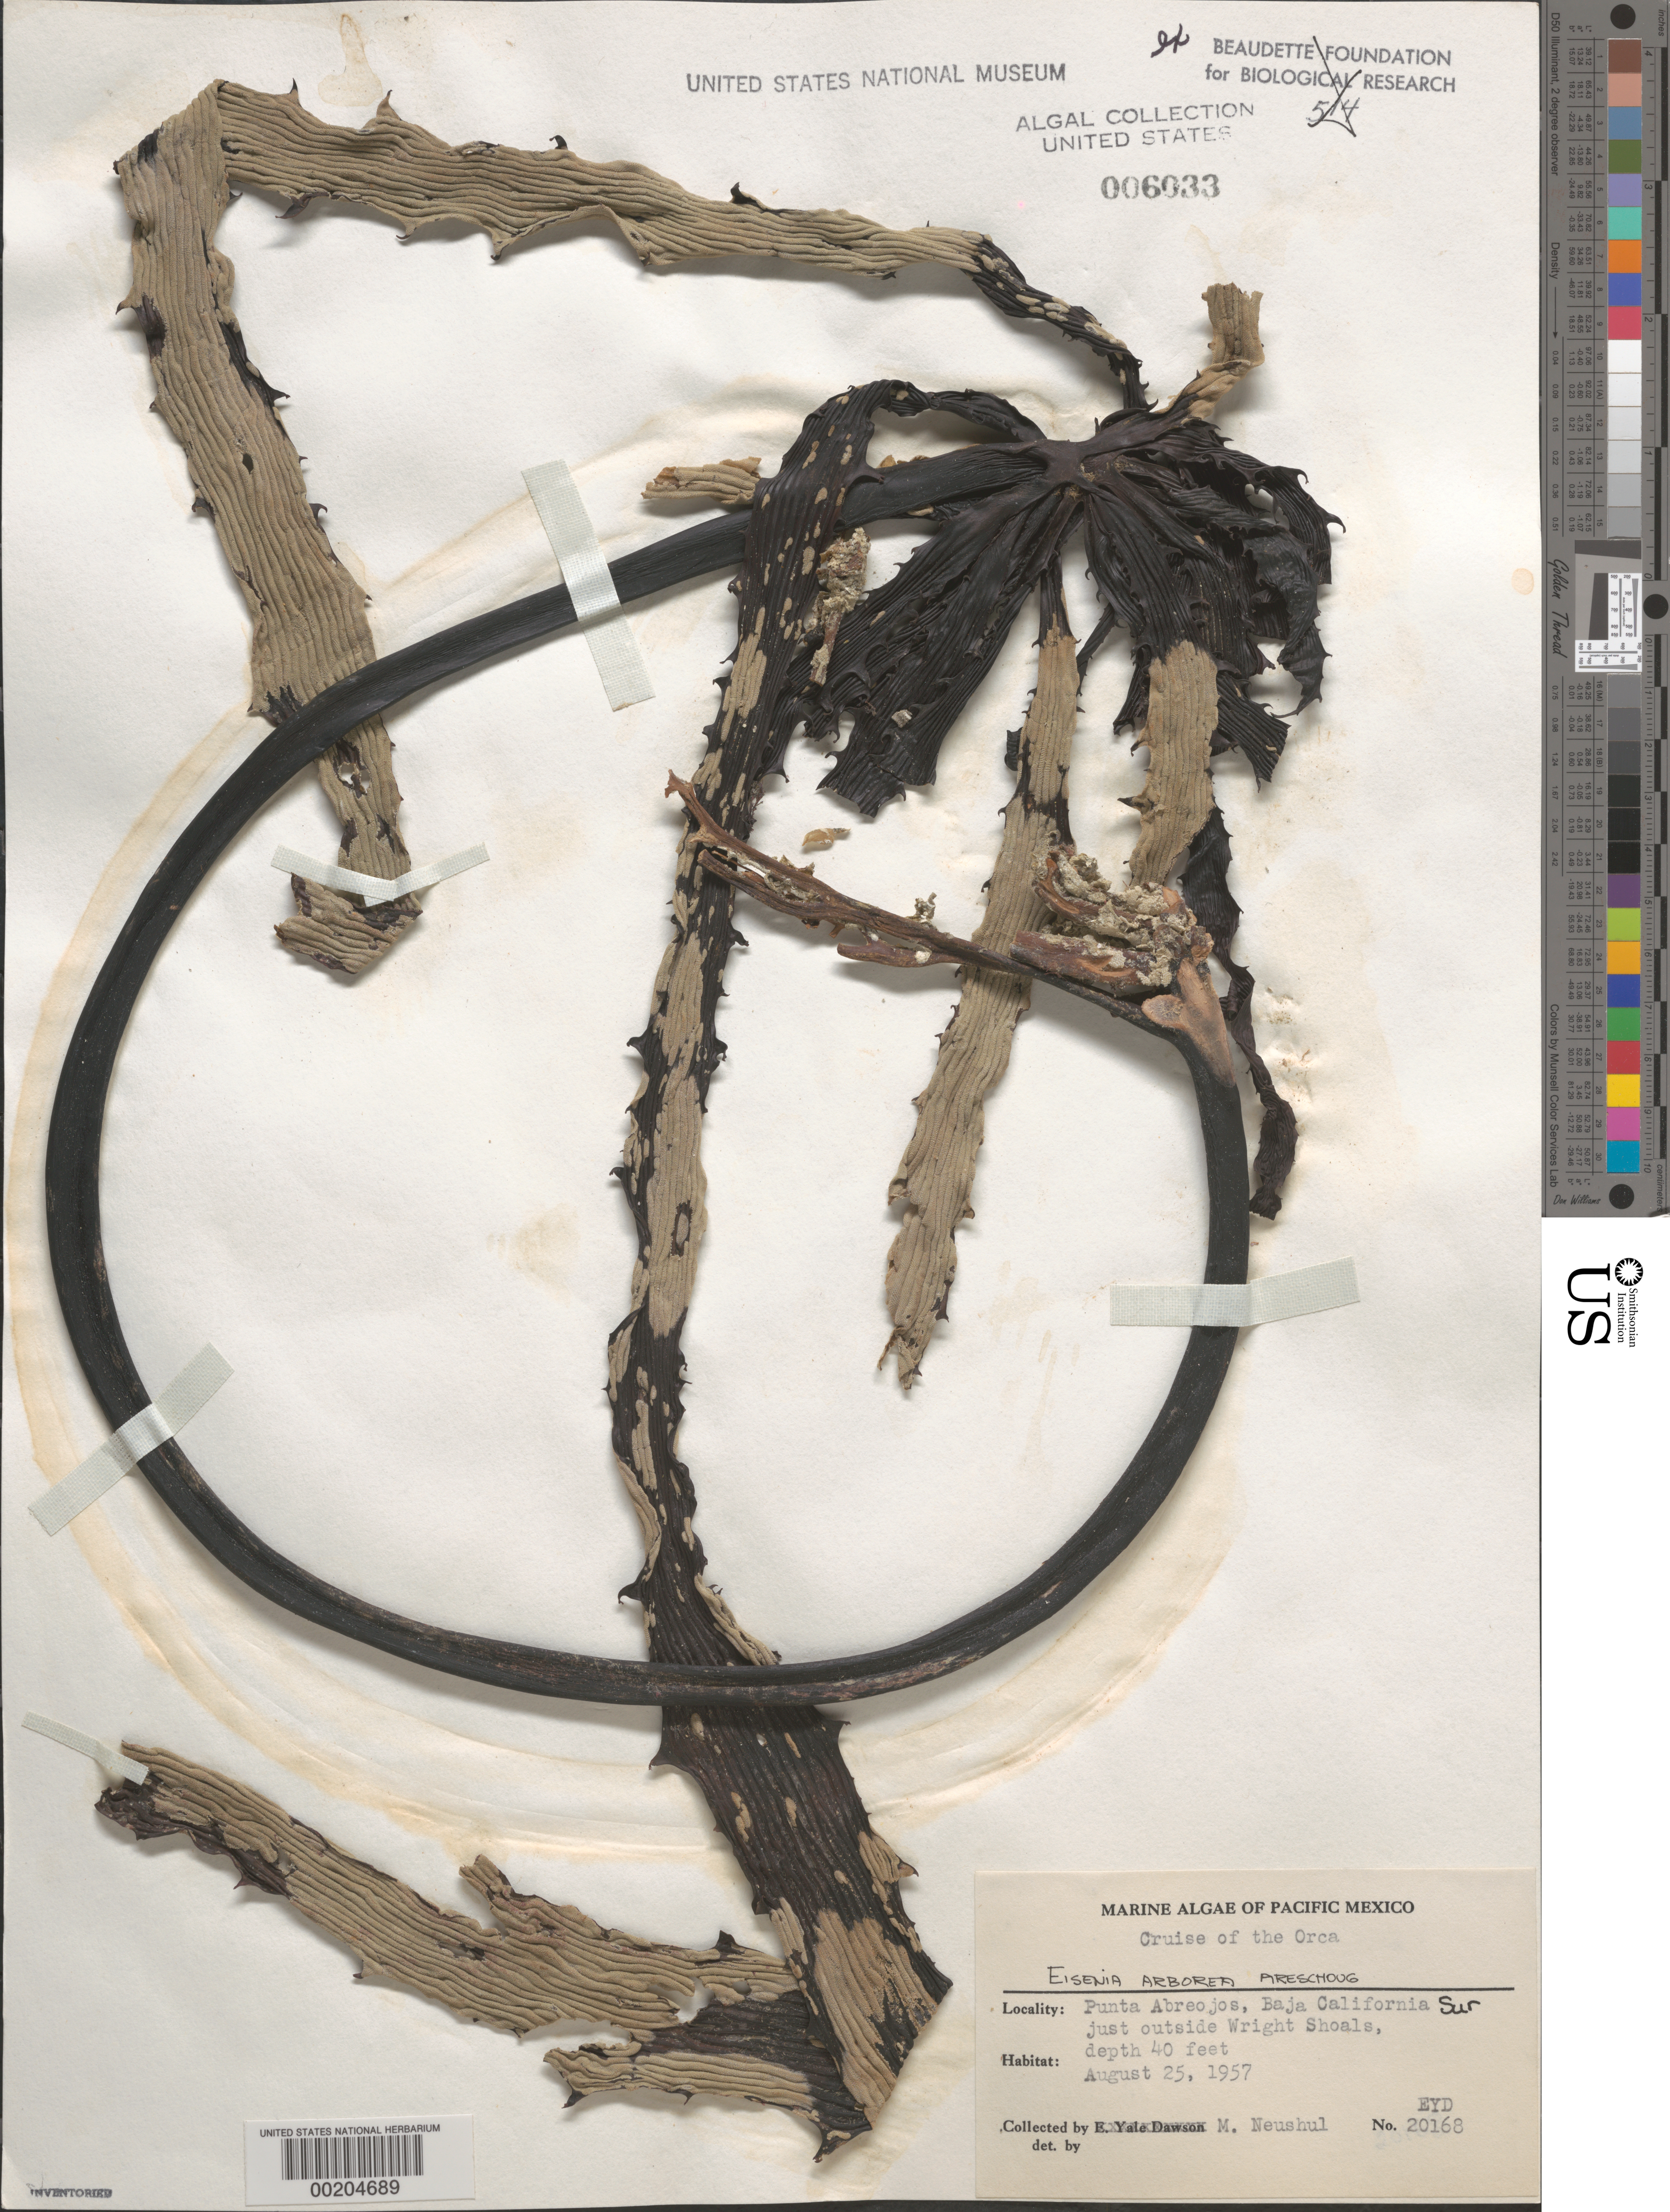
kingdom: Chromista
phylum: Ochrophyta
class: Phaeophyceae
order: Laminariales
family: Lessoniaceae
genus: Eisenia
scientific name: Eisenia arborea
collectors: M. Neushul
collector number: EYD 20168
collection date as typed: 25 Aug 1957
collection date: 1957-08-25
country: Mexico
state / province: Baja California Sur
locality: Punta Abreojos, just outside Wright Shoals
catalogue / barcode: US 6033